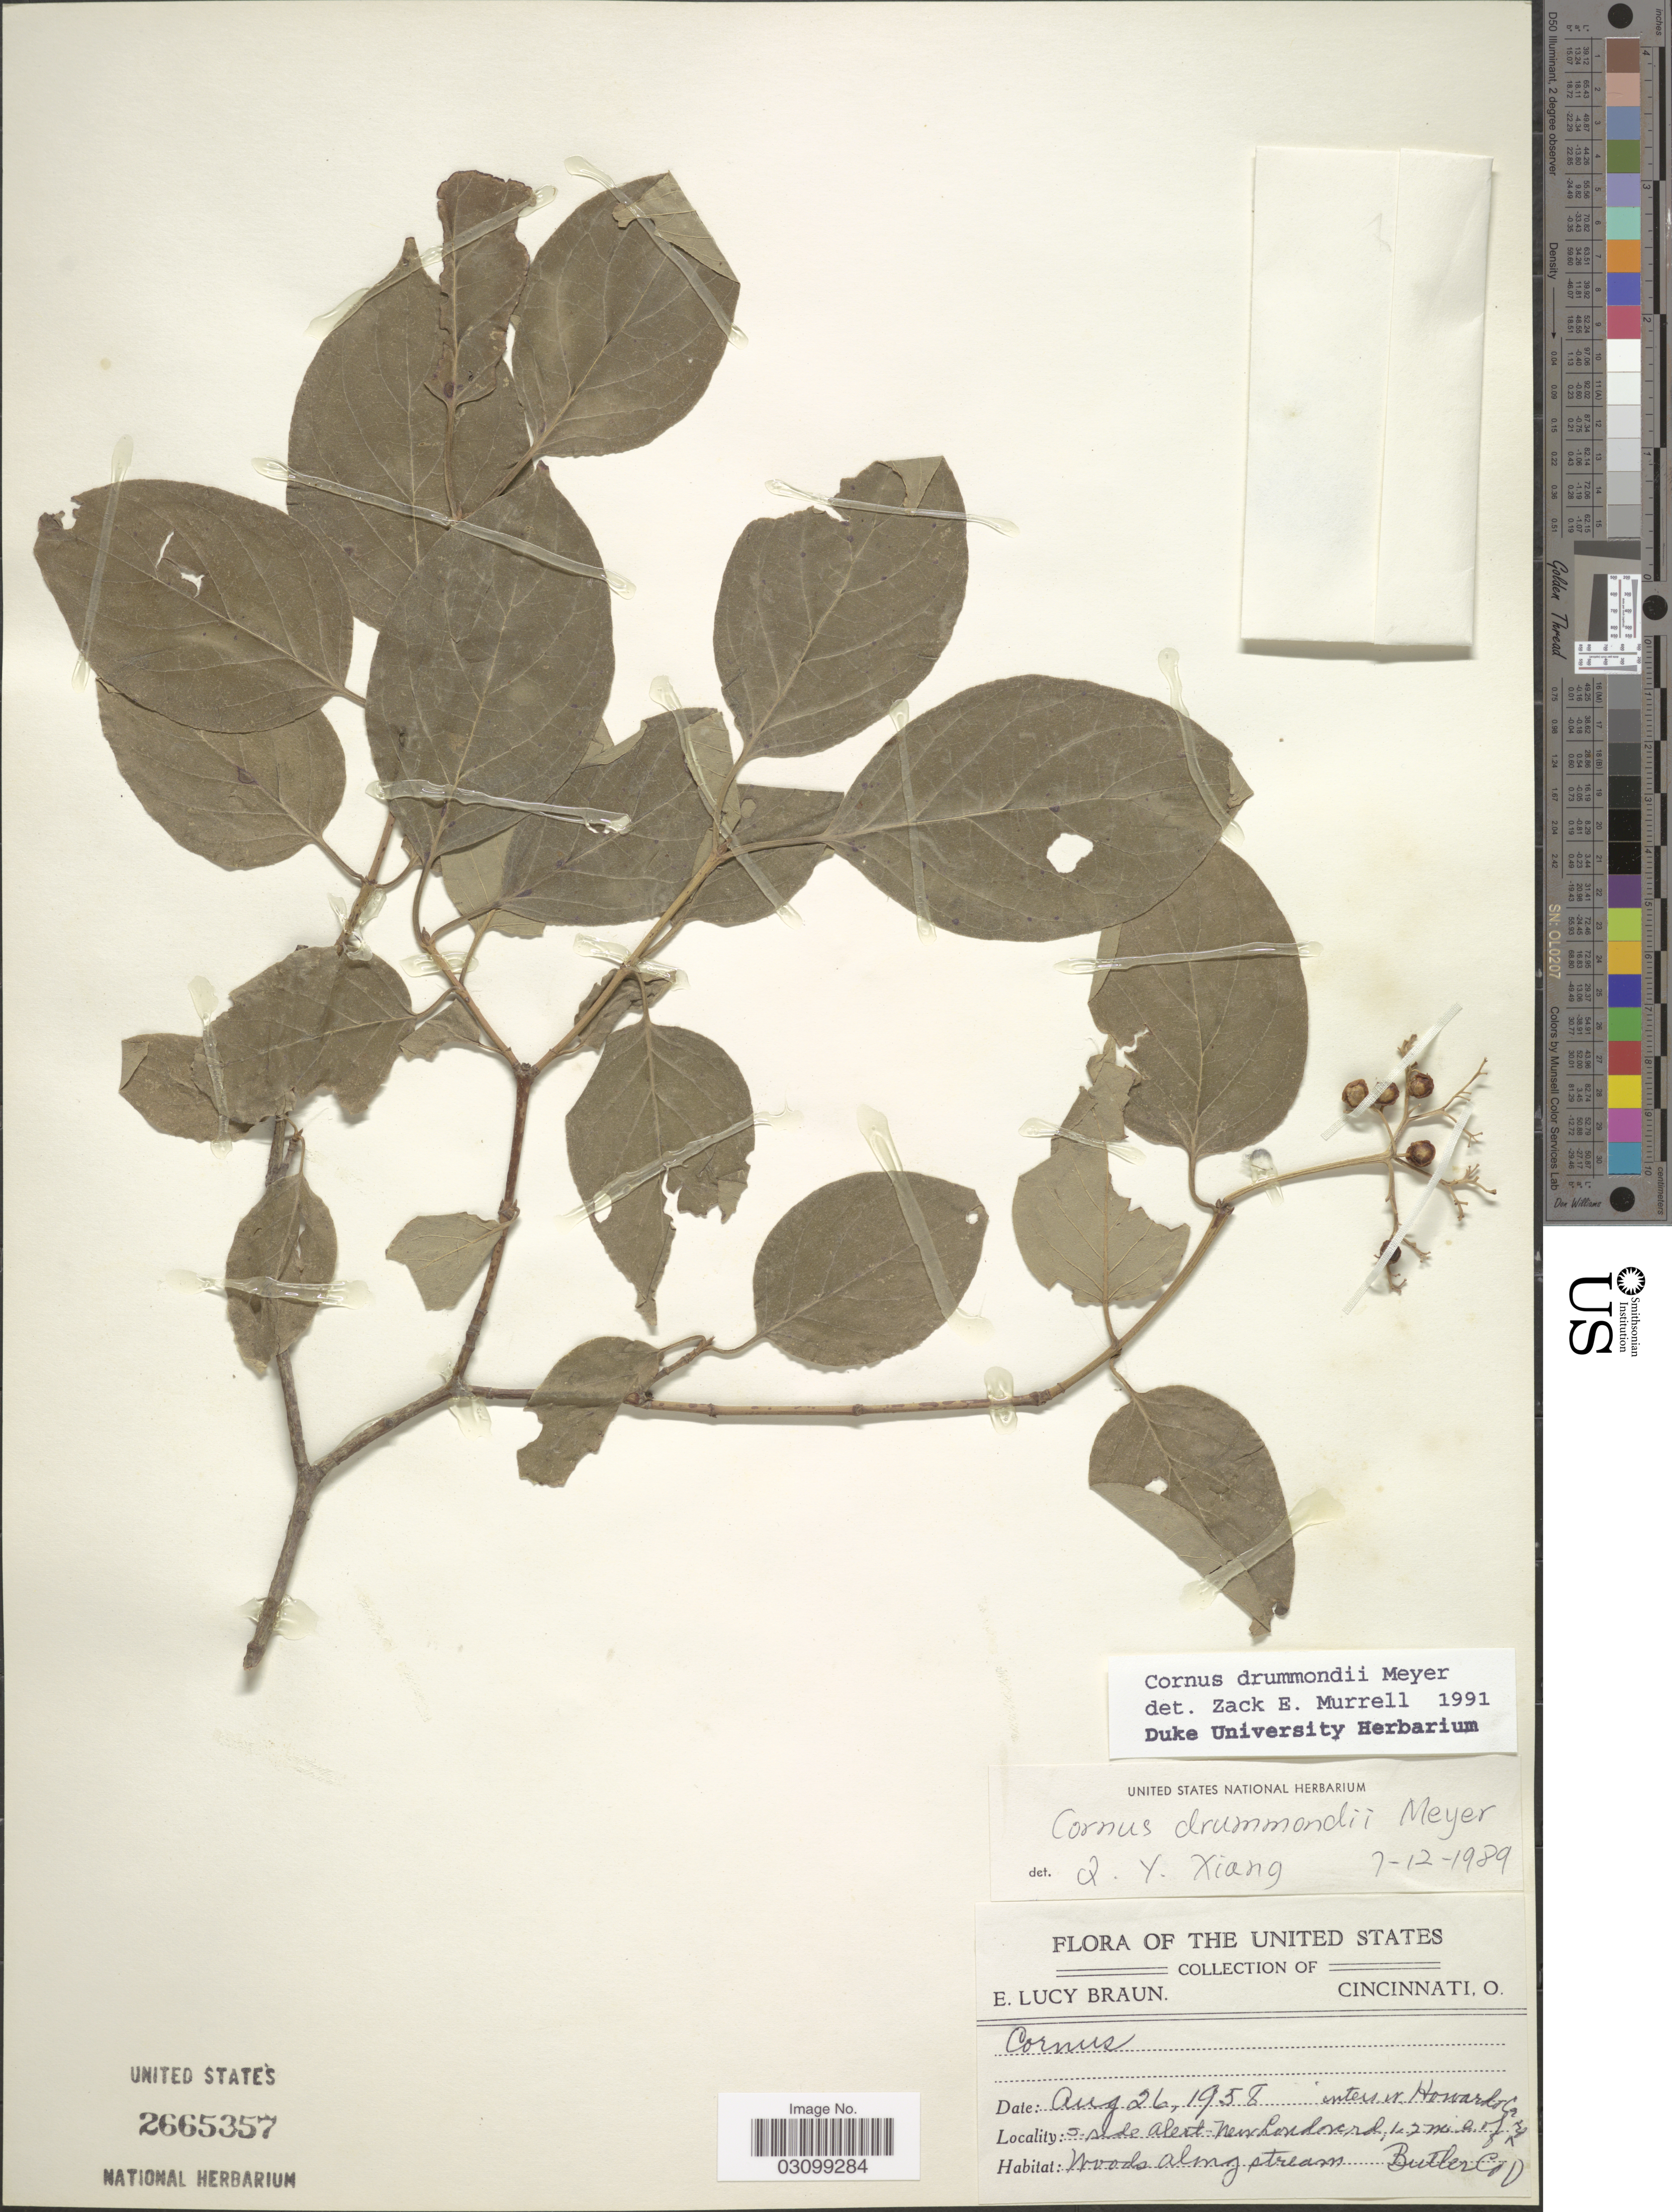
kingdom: Plantae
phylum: Tracheophyta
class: Magnoliopsida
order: Cornales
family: Cornaceae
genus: Cornus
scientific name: Cornus drummondii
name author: C.A. Mey.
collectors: E. L. Braun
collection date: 1958-08-26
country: United States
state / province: Ohio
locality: Inters in Howard Co. S-side alert-New Londen rd, 1.2 mi e. of Butler Co.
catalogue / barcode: US 2665357